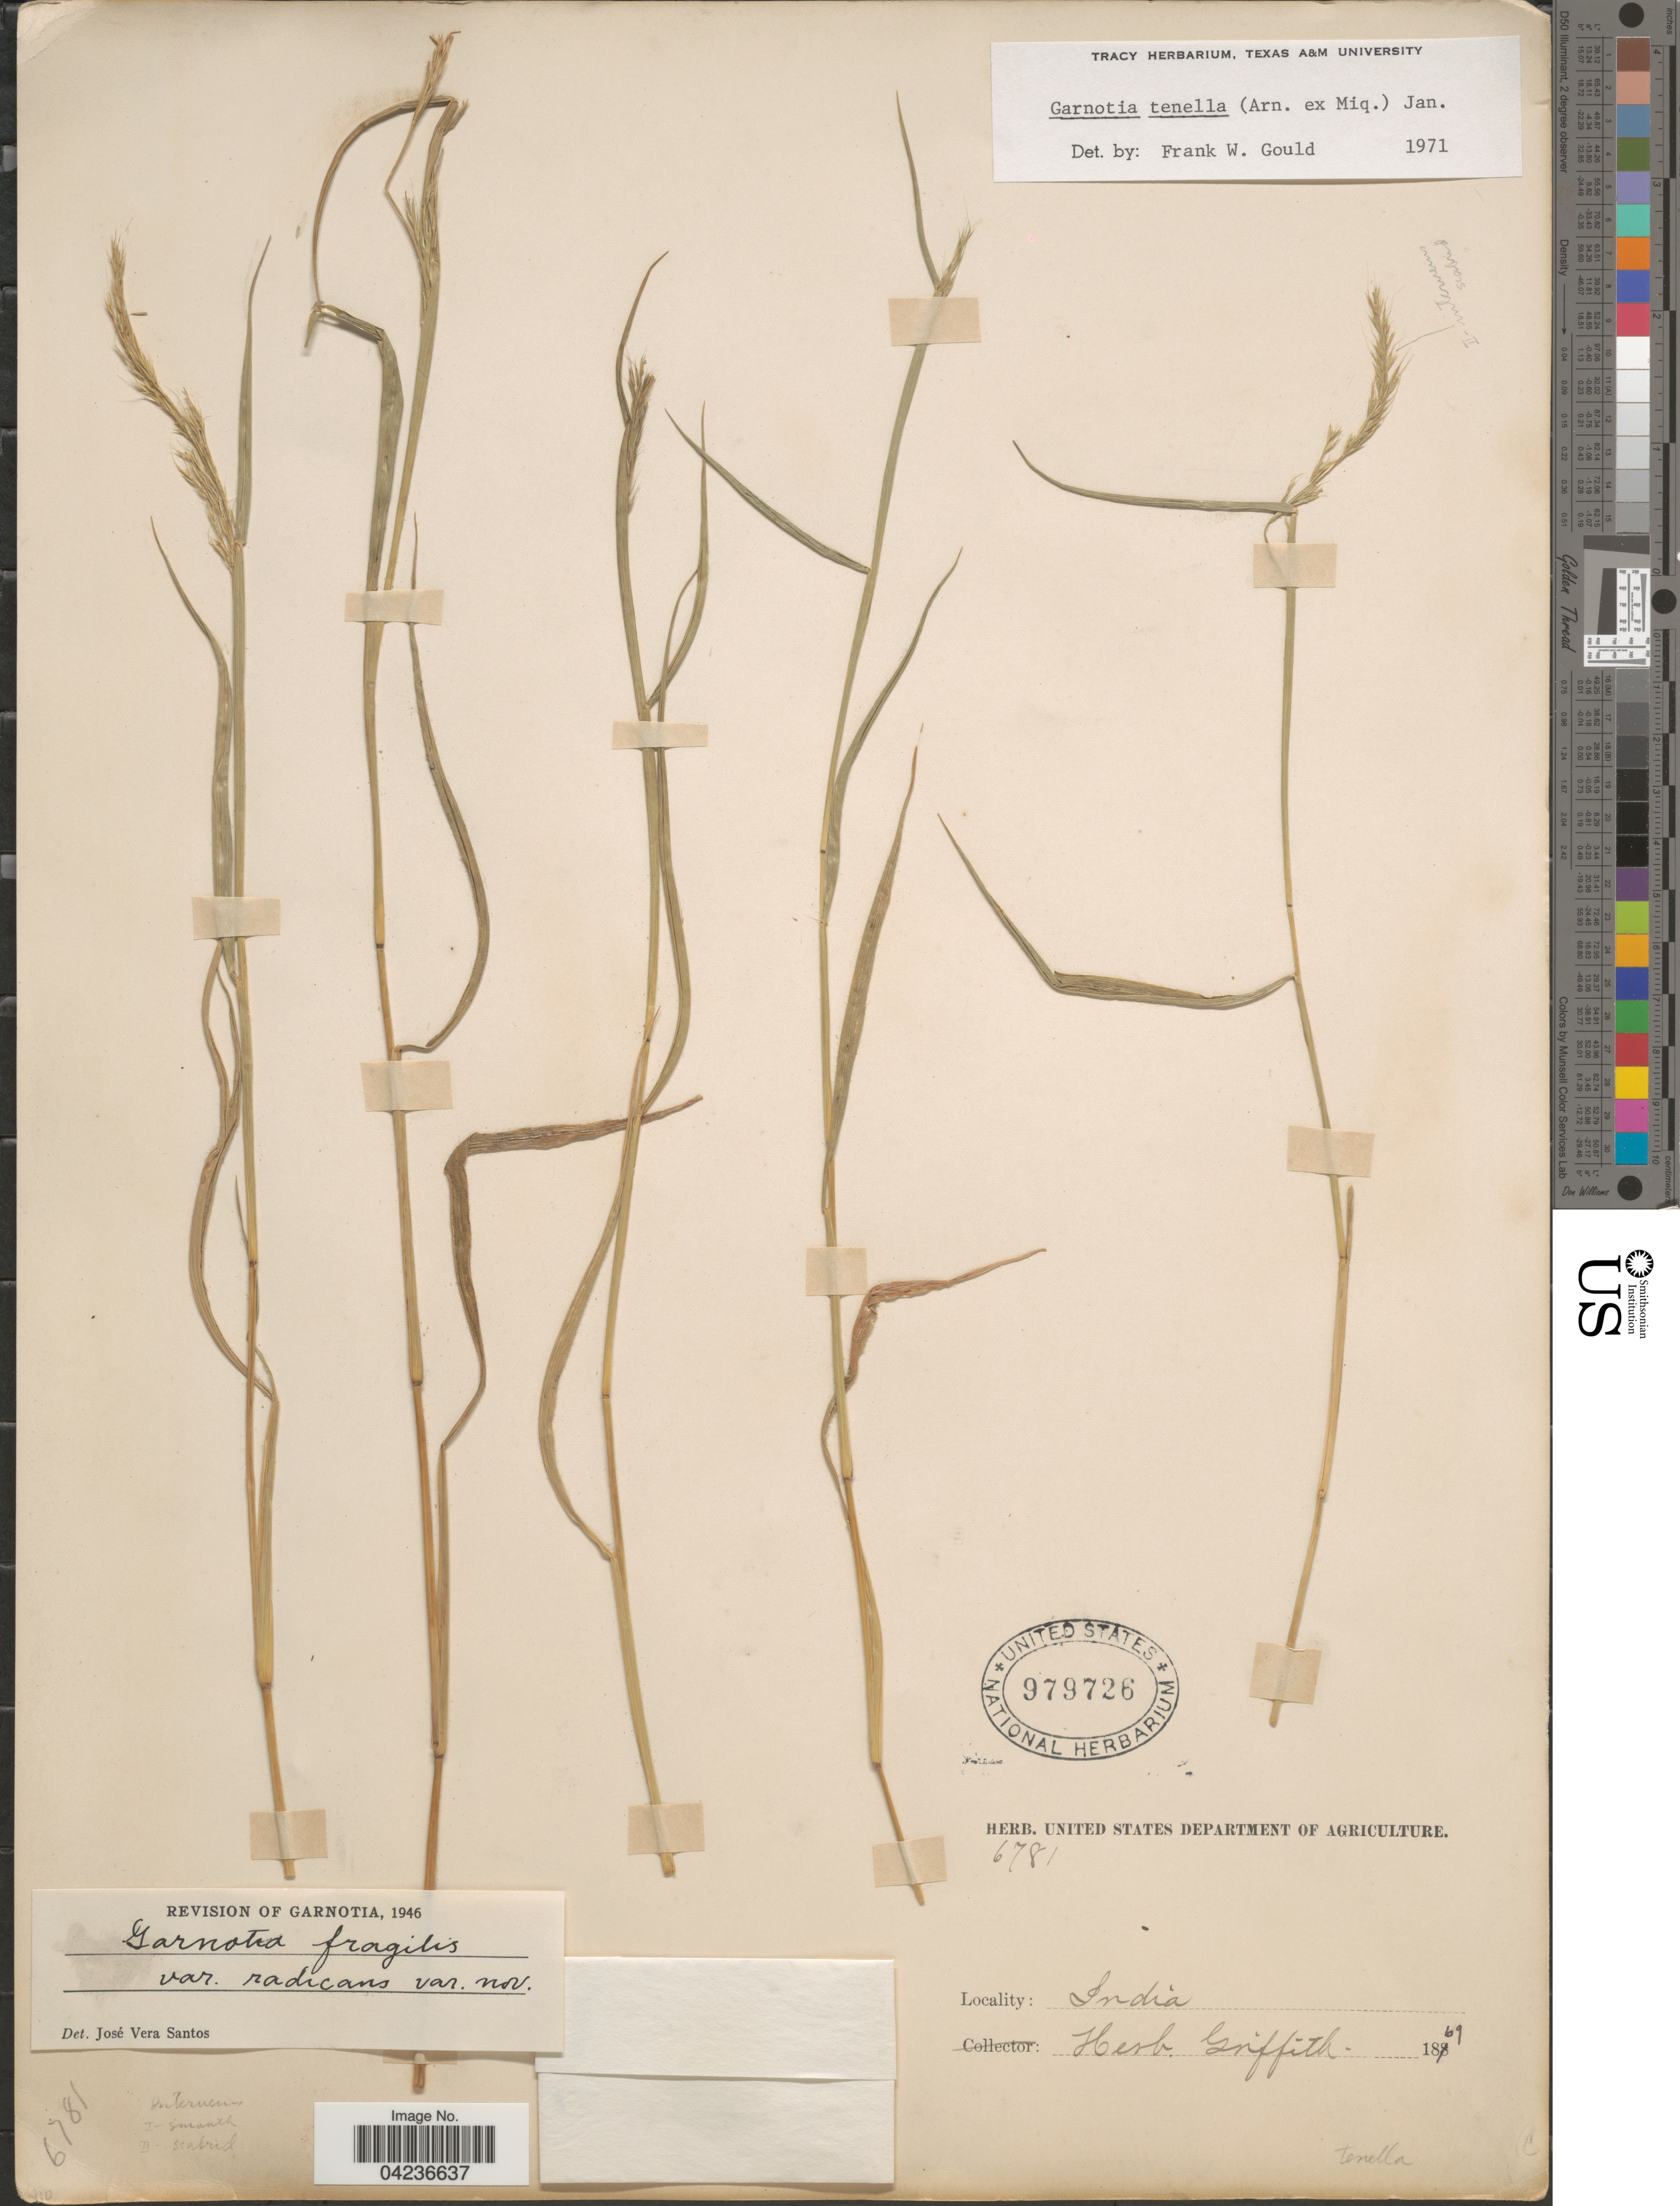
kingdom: Plantae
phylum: Tracheophyta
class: Liliopsida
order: Poales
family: Poaceae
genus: Garnotia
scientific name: Garnotia tenella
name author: (Arn. ex Miq.) Miq.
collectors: ex herb. Griffith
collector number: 6781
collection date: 1869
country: India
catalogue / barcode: US 979726